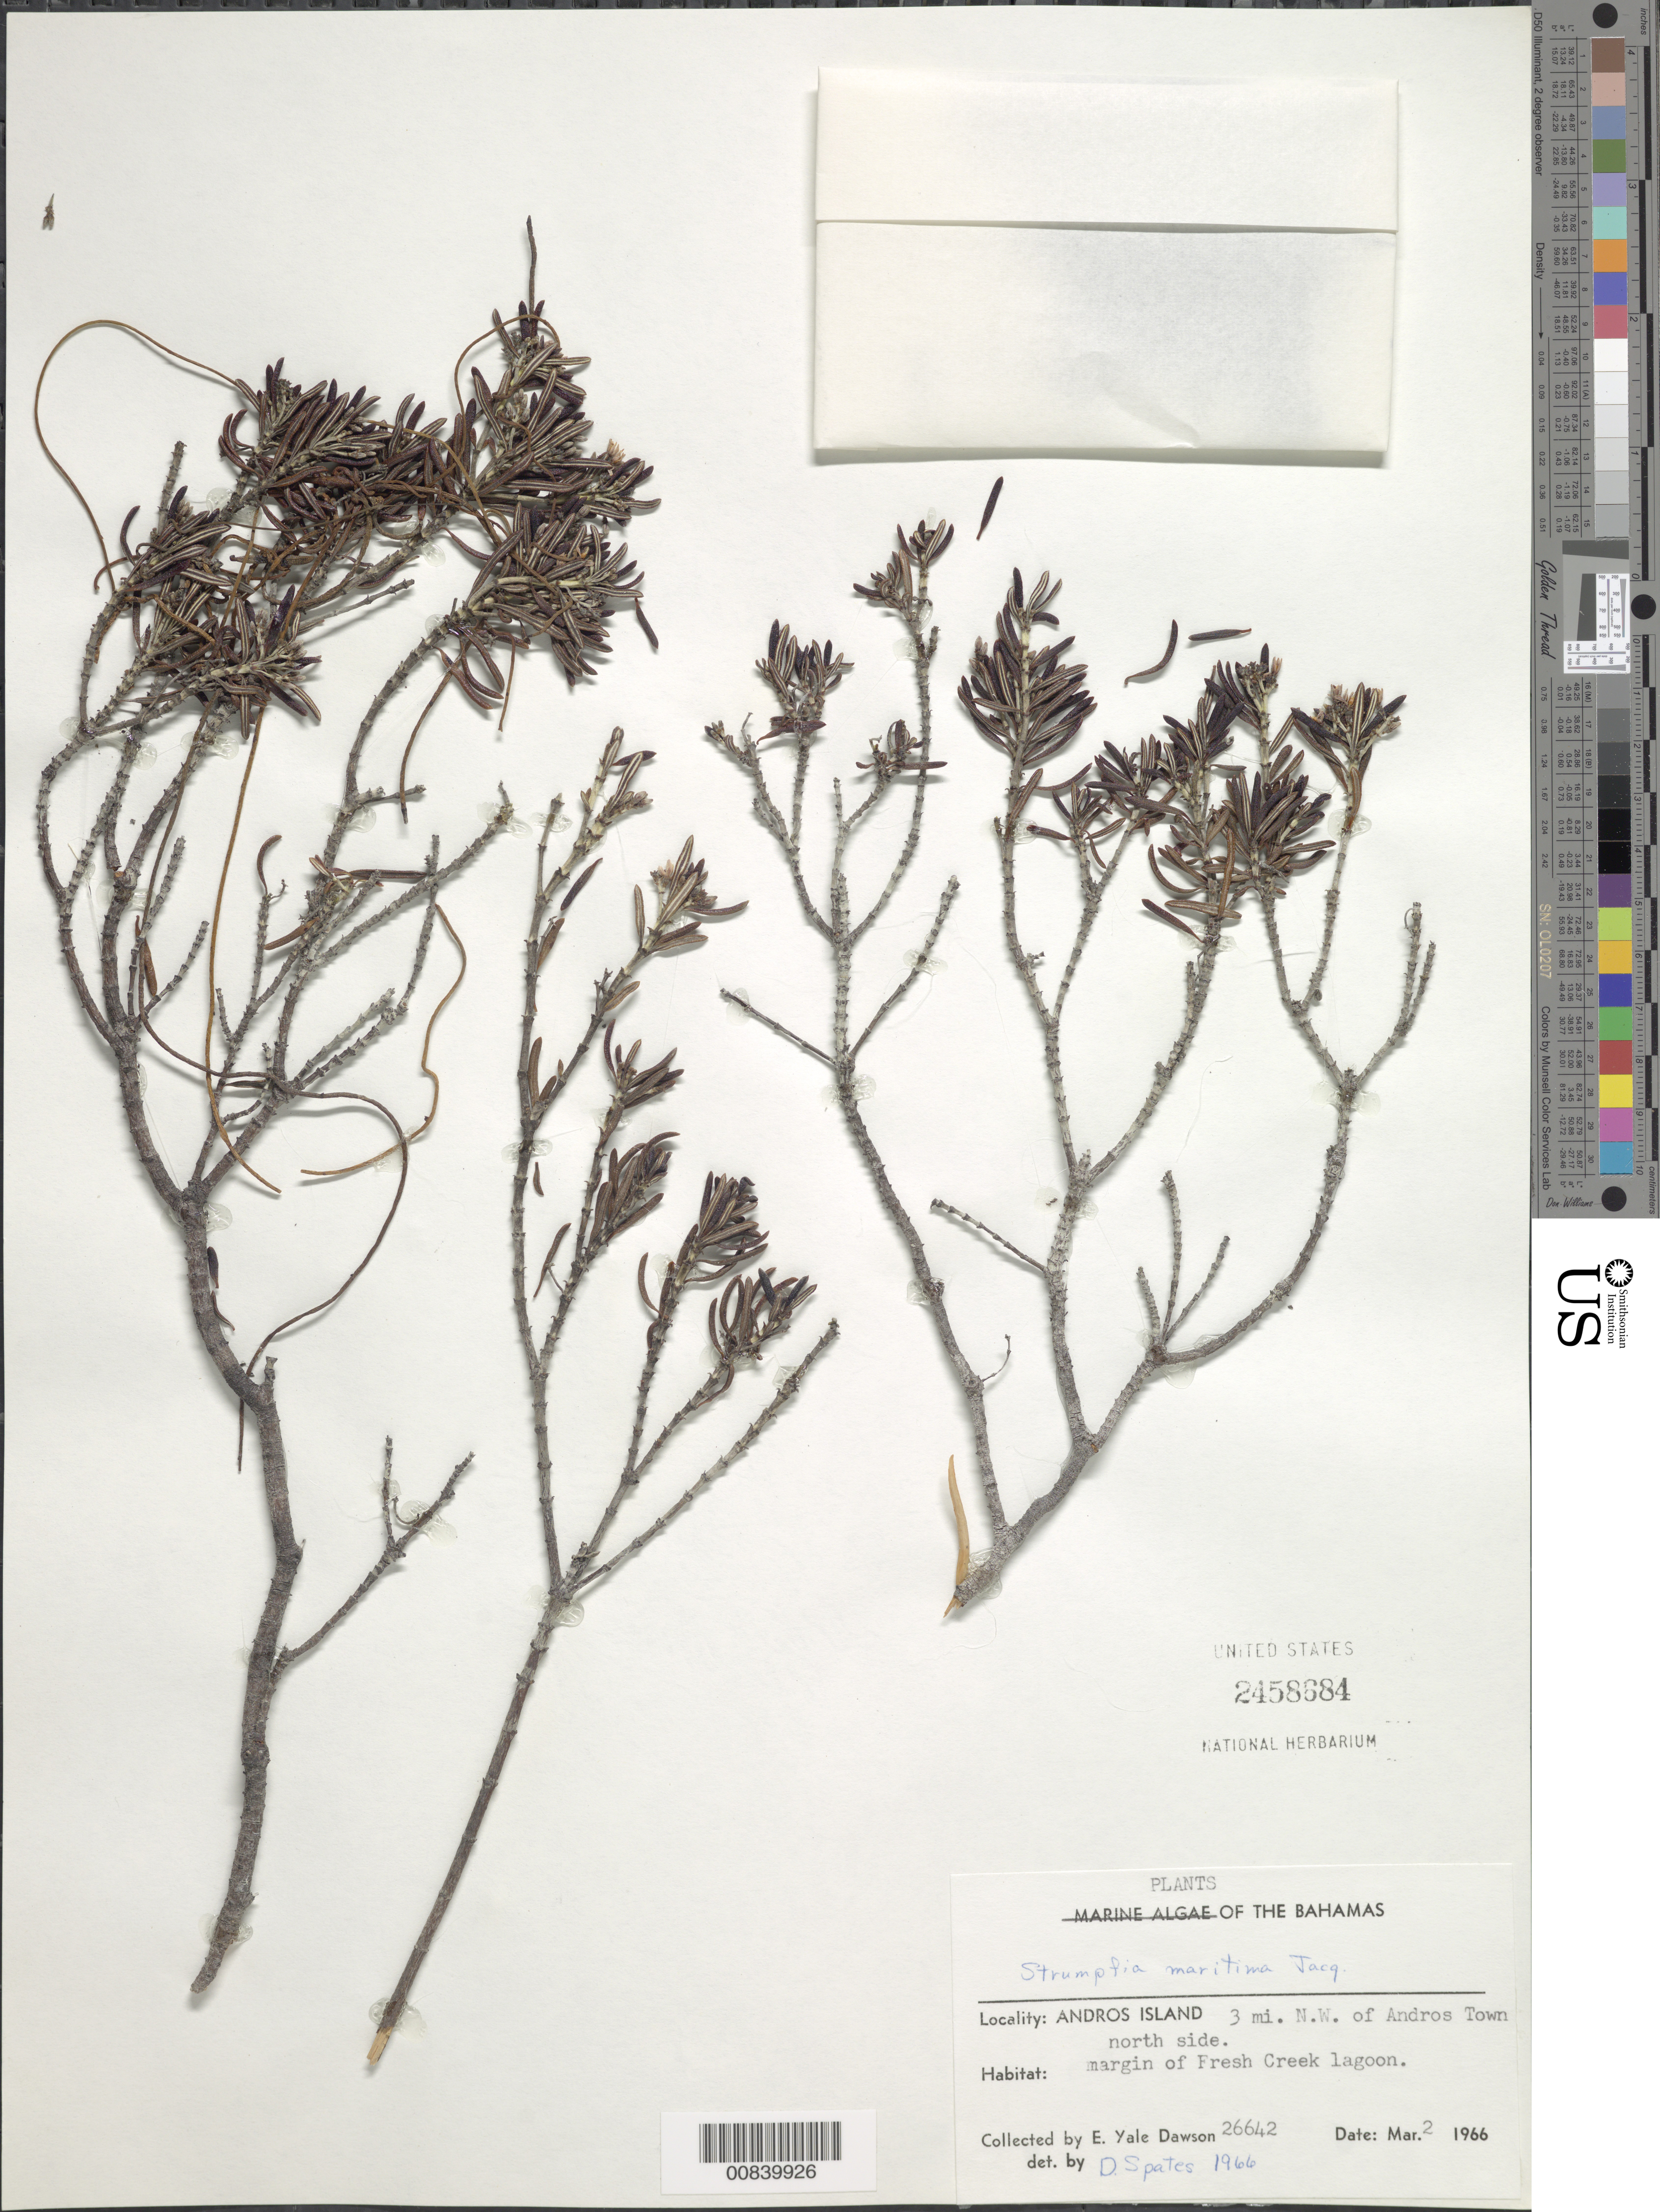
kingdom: Plantae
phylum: Tracheophyta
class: Magnoliopsida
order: Gentianales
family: Rubiaceae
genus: Strumpfia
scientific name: Strumpfia maritima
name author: Jacq.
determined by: Spates, D.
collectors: E. Y. Dawson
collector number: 26642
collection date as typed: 02 Mar 1966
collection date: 1966-03-02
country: Bahamas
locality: Andros Island, 3 mi. NW of Andros Town, margin of Fresh Creek Lagoon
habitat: Margin of lagoon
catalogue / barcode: US 2458684